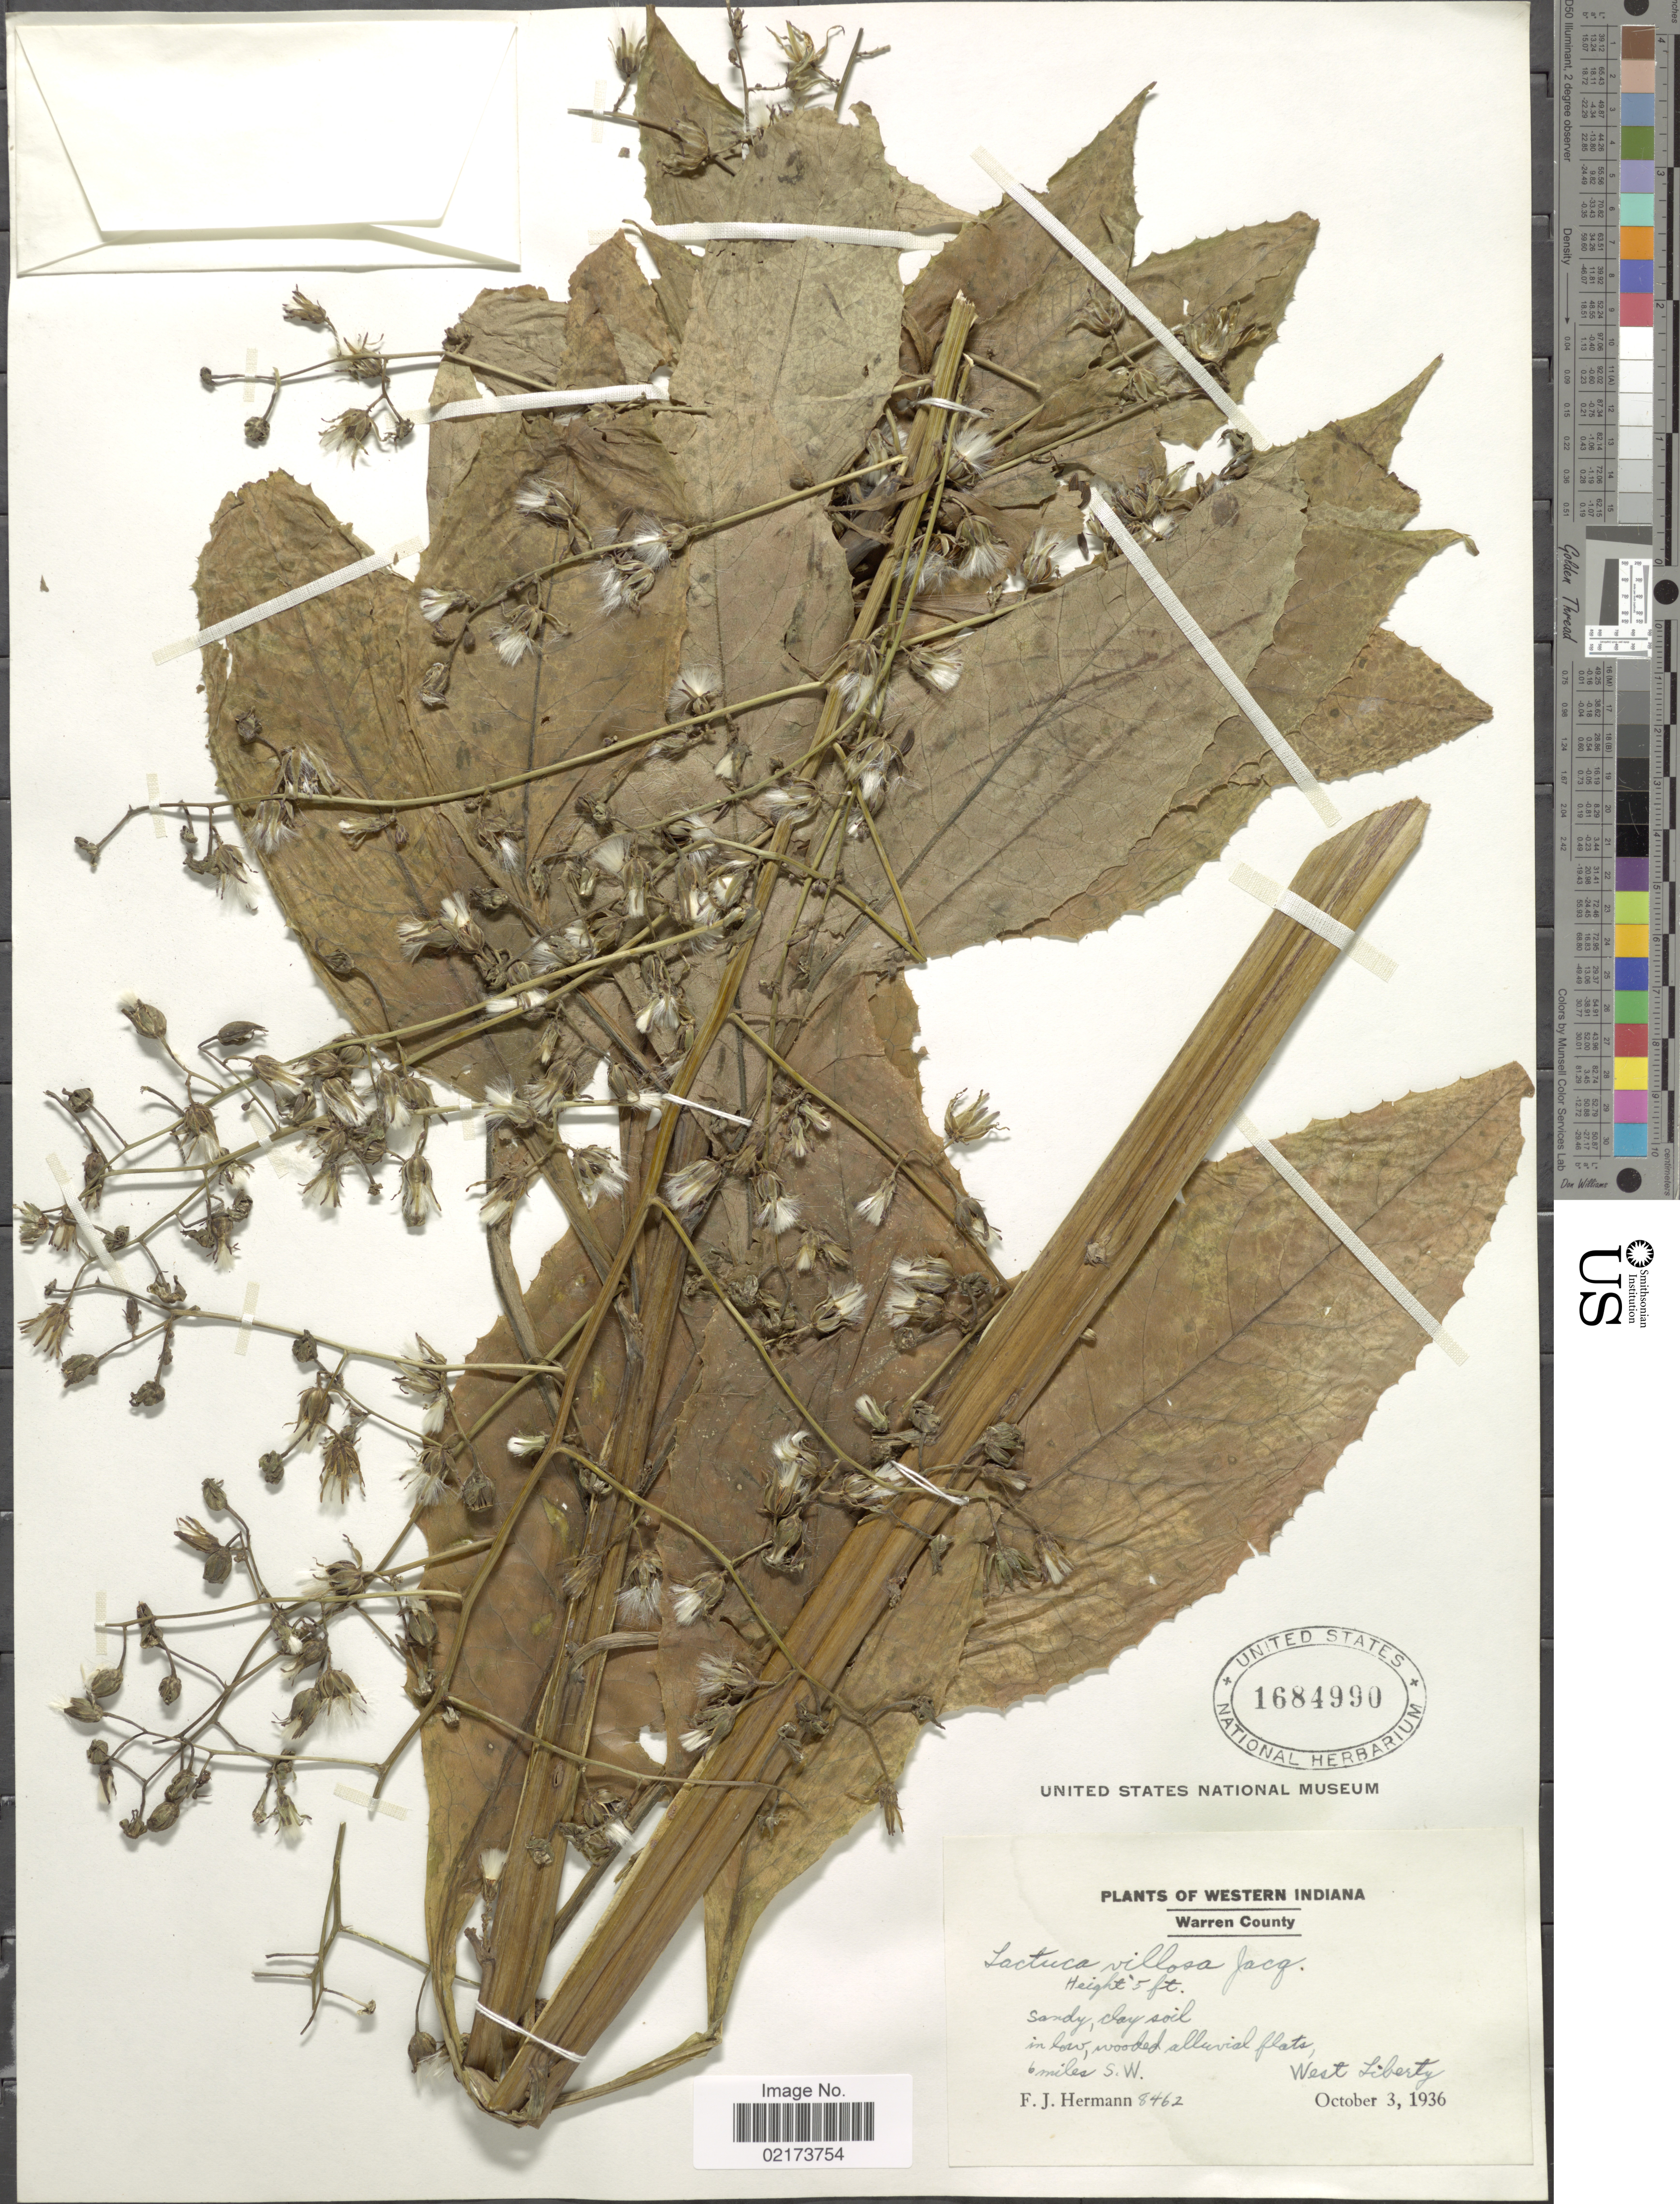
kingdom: Plantae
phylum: Tracheophyta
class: Magnoliopsida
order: Asterales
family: Asteraceae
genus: Lactuca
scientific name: Lactuca floridana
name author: (L.) Gaertn.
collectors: F. J. Hermann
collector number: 8462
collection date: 1936-10-03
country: United States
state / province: Indiana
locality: Western Indiana, Warren County, 6 miles S. W., West Liberty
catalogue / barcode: US 1684990